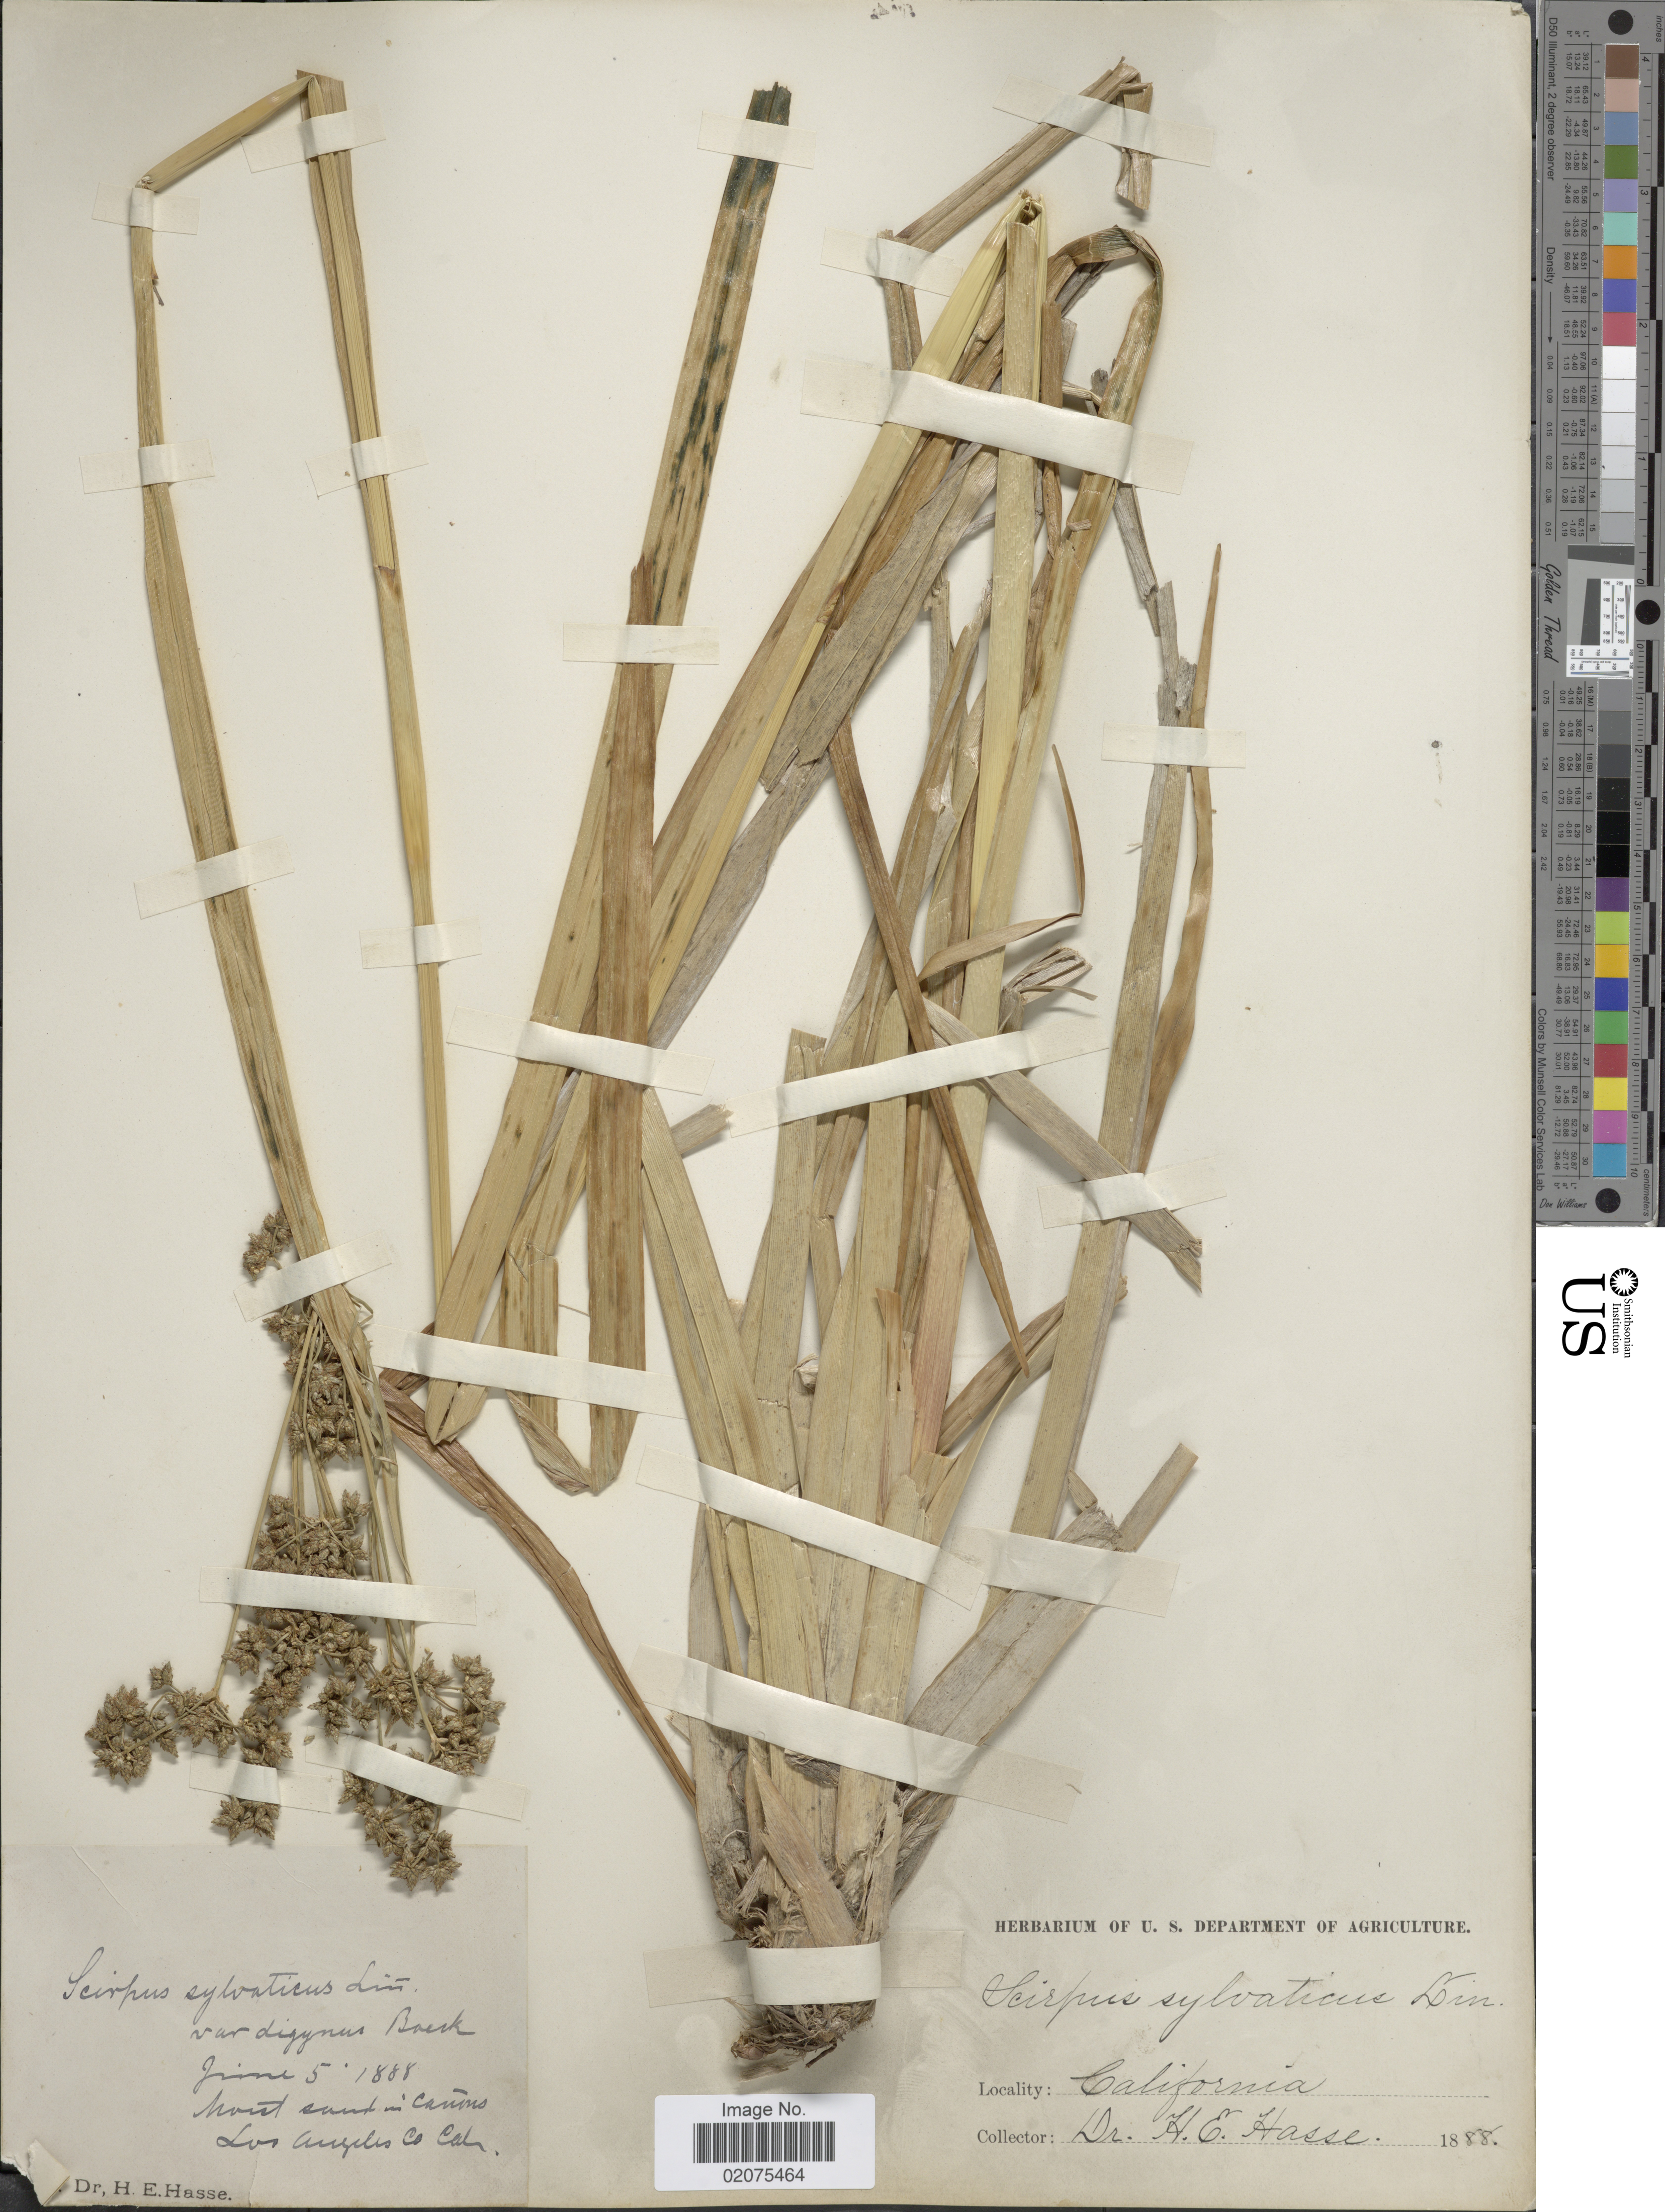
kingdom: Plantae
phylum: Tracheophyta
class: Liliopsida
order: Poales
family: Cyperaceae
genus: Scirpus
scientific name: Scirpus expansus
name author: Fernald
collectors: H. E. Hasse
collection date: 1888-06-05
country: United States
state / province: California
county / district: Los Angeles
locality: Moist sand in canons. Los Angeles Co, Cali.